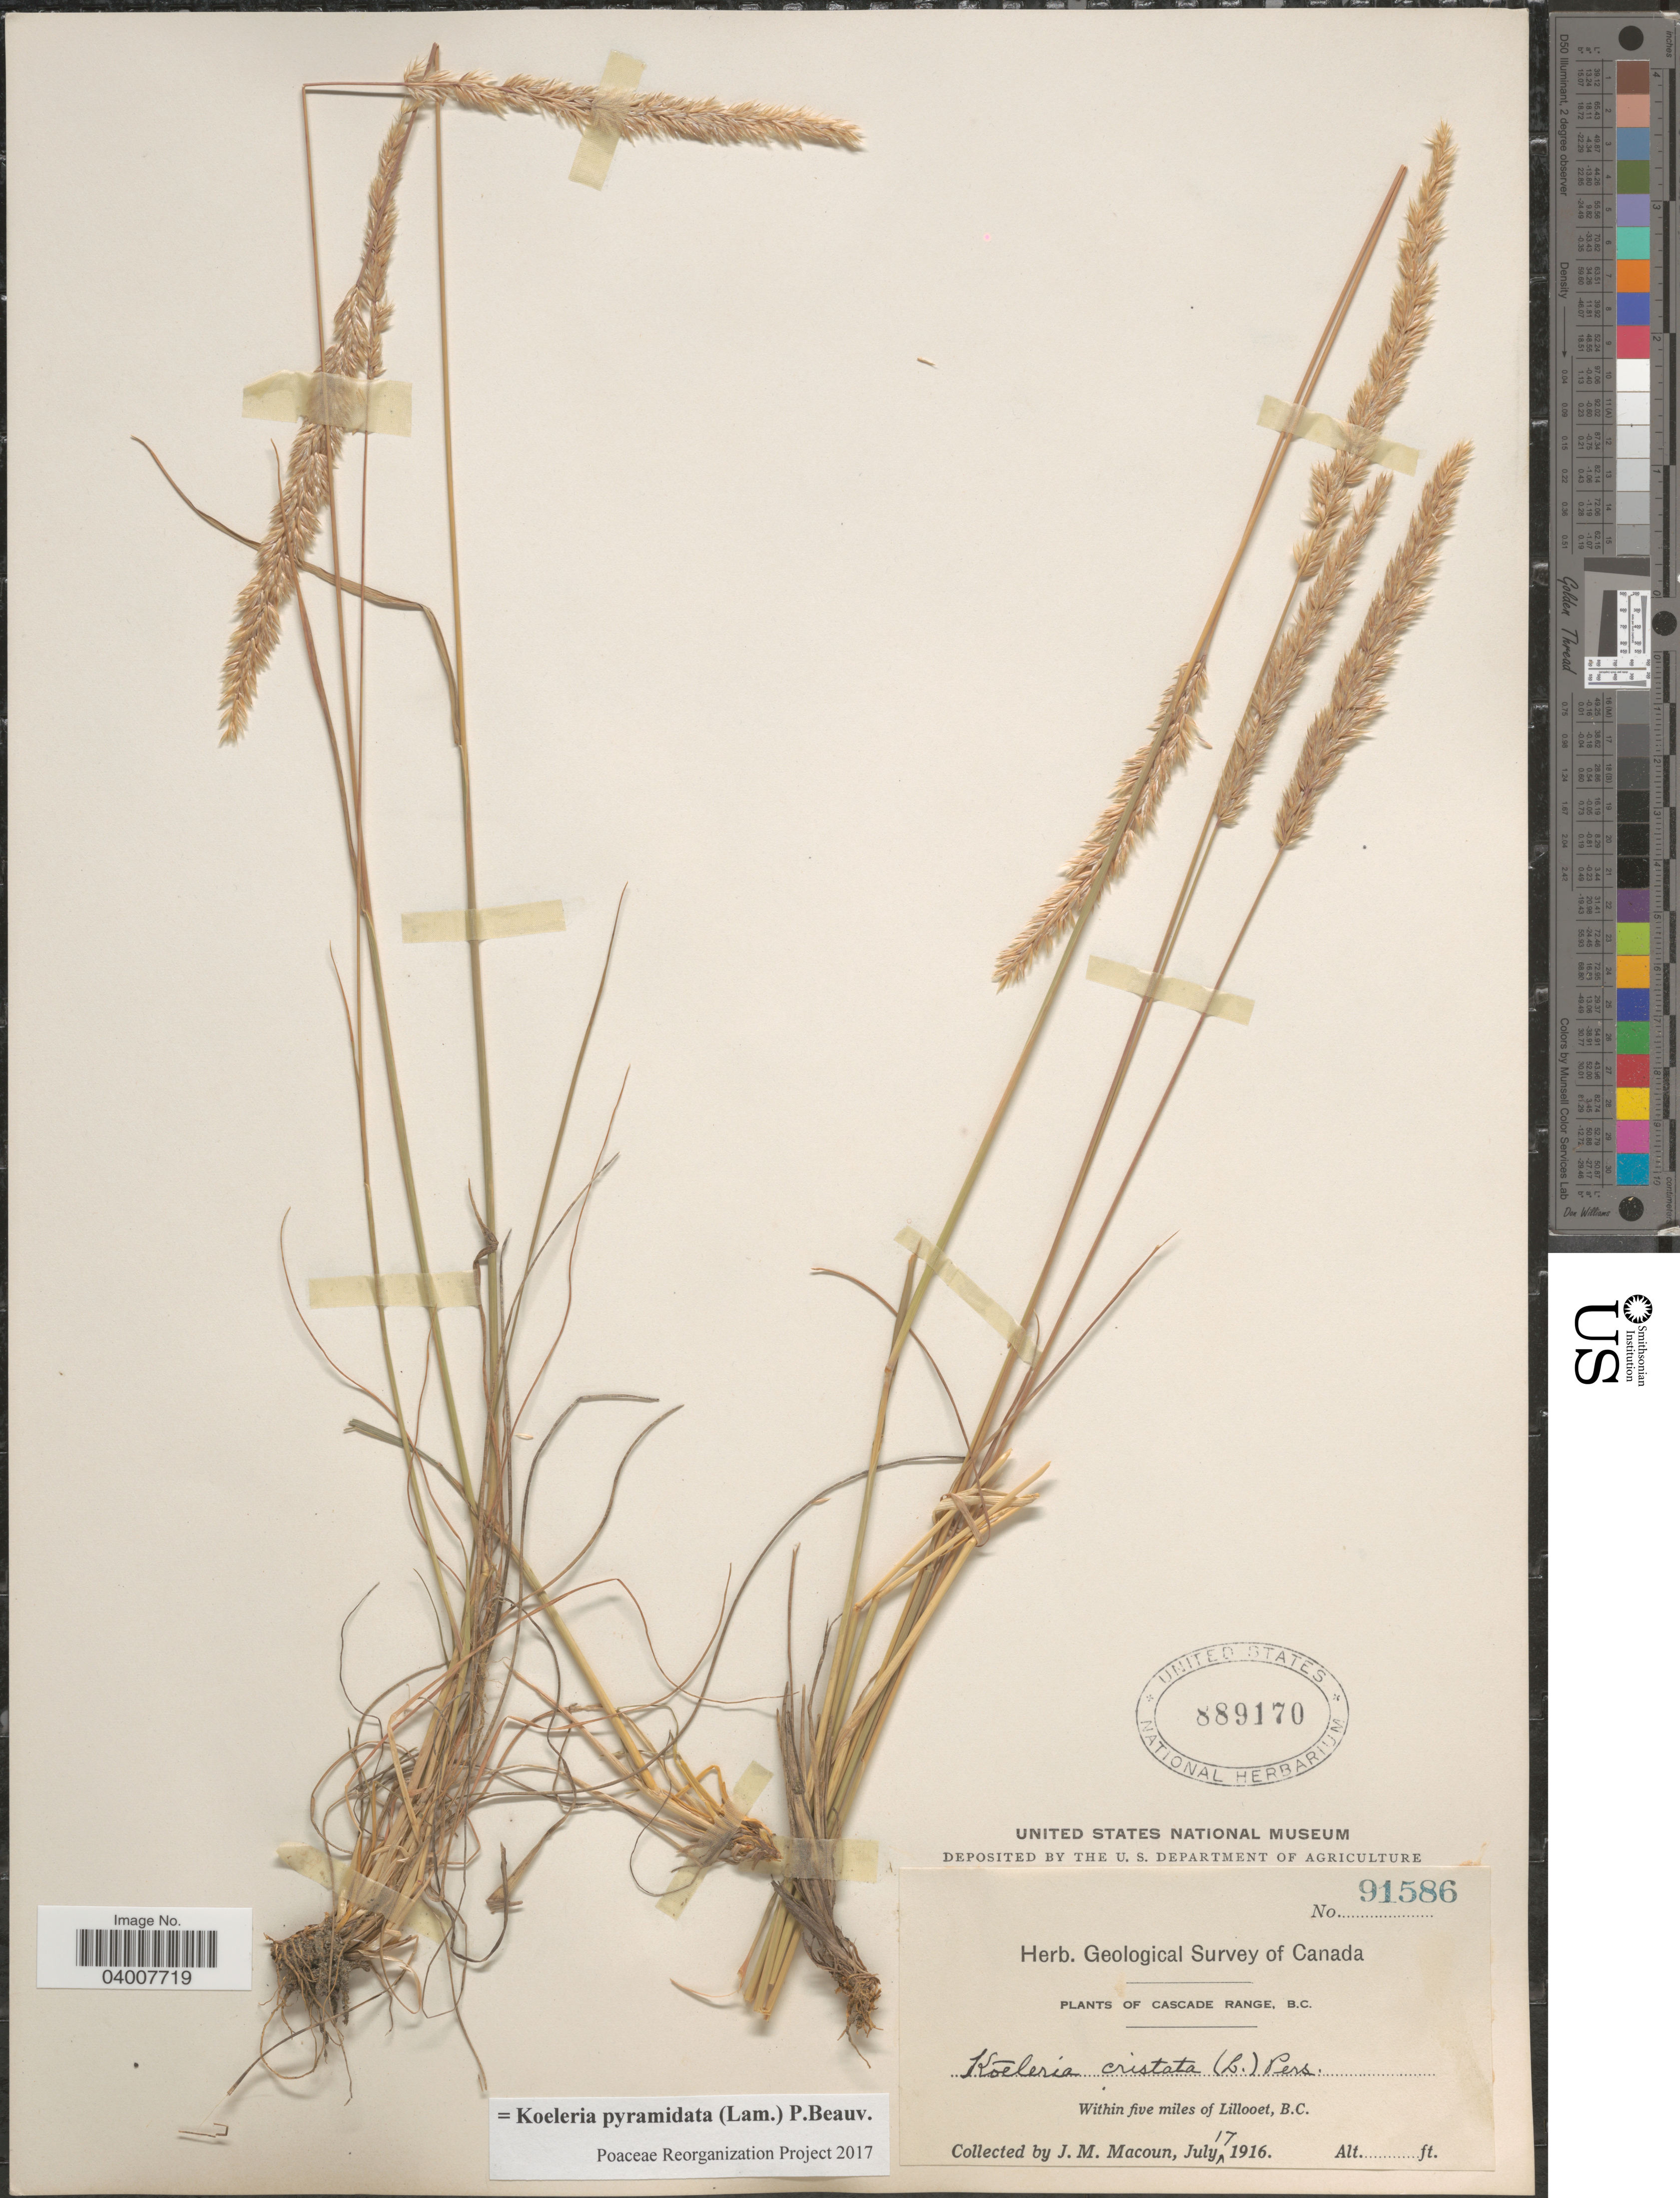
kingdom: Plantae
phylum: Tracheophyta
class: Liliopsida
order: Poales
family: Poaceae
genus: Koeleria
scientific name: Koeleria pyramidata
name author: (Lam.) P. Beauv.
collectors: J. M. Macoun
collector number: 91586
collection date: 1916-07-17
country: Canada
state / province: British Columbia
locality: Cascade Range, B.C. Within five miles of Lillooet, B.C.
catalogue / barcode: US 889170